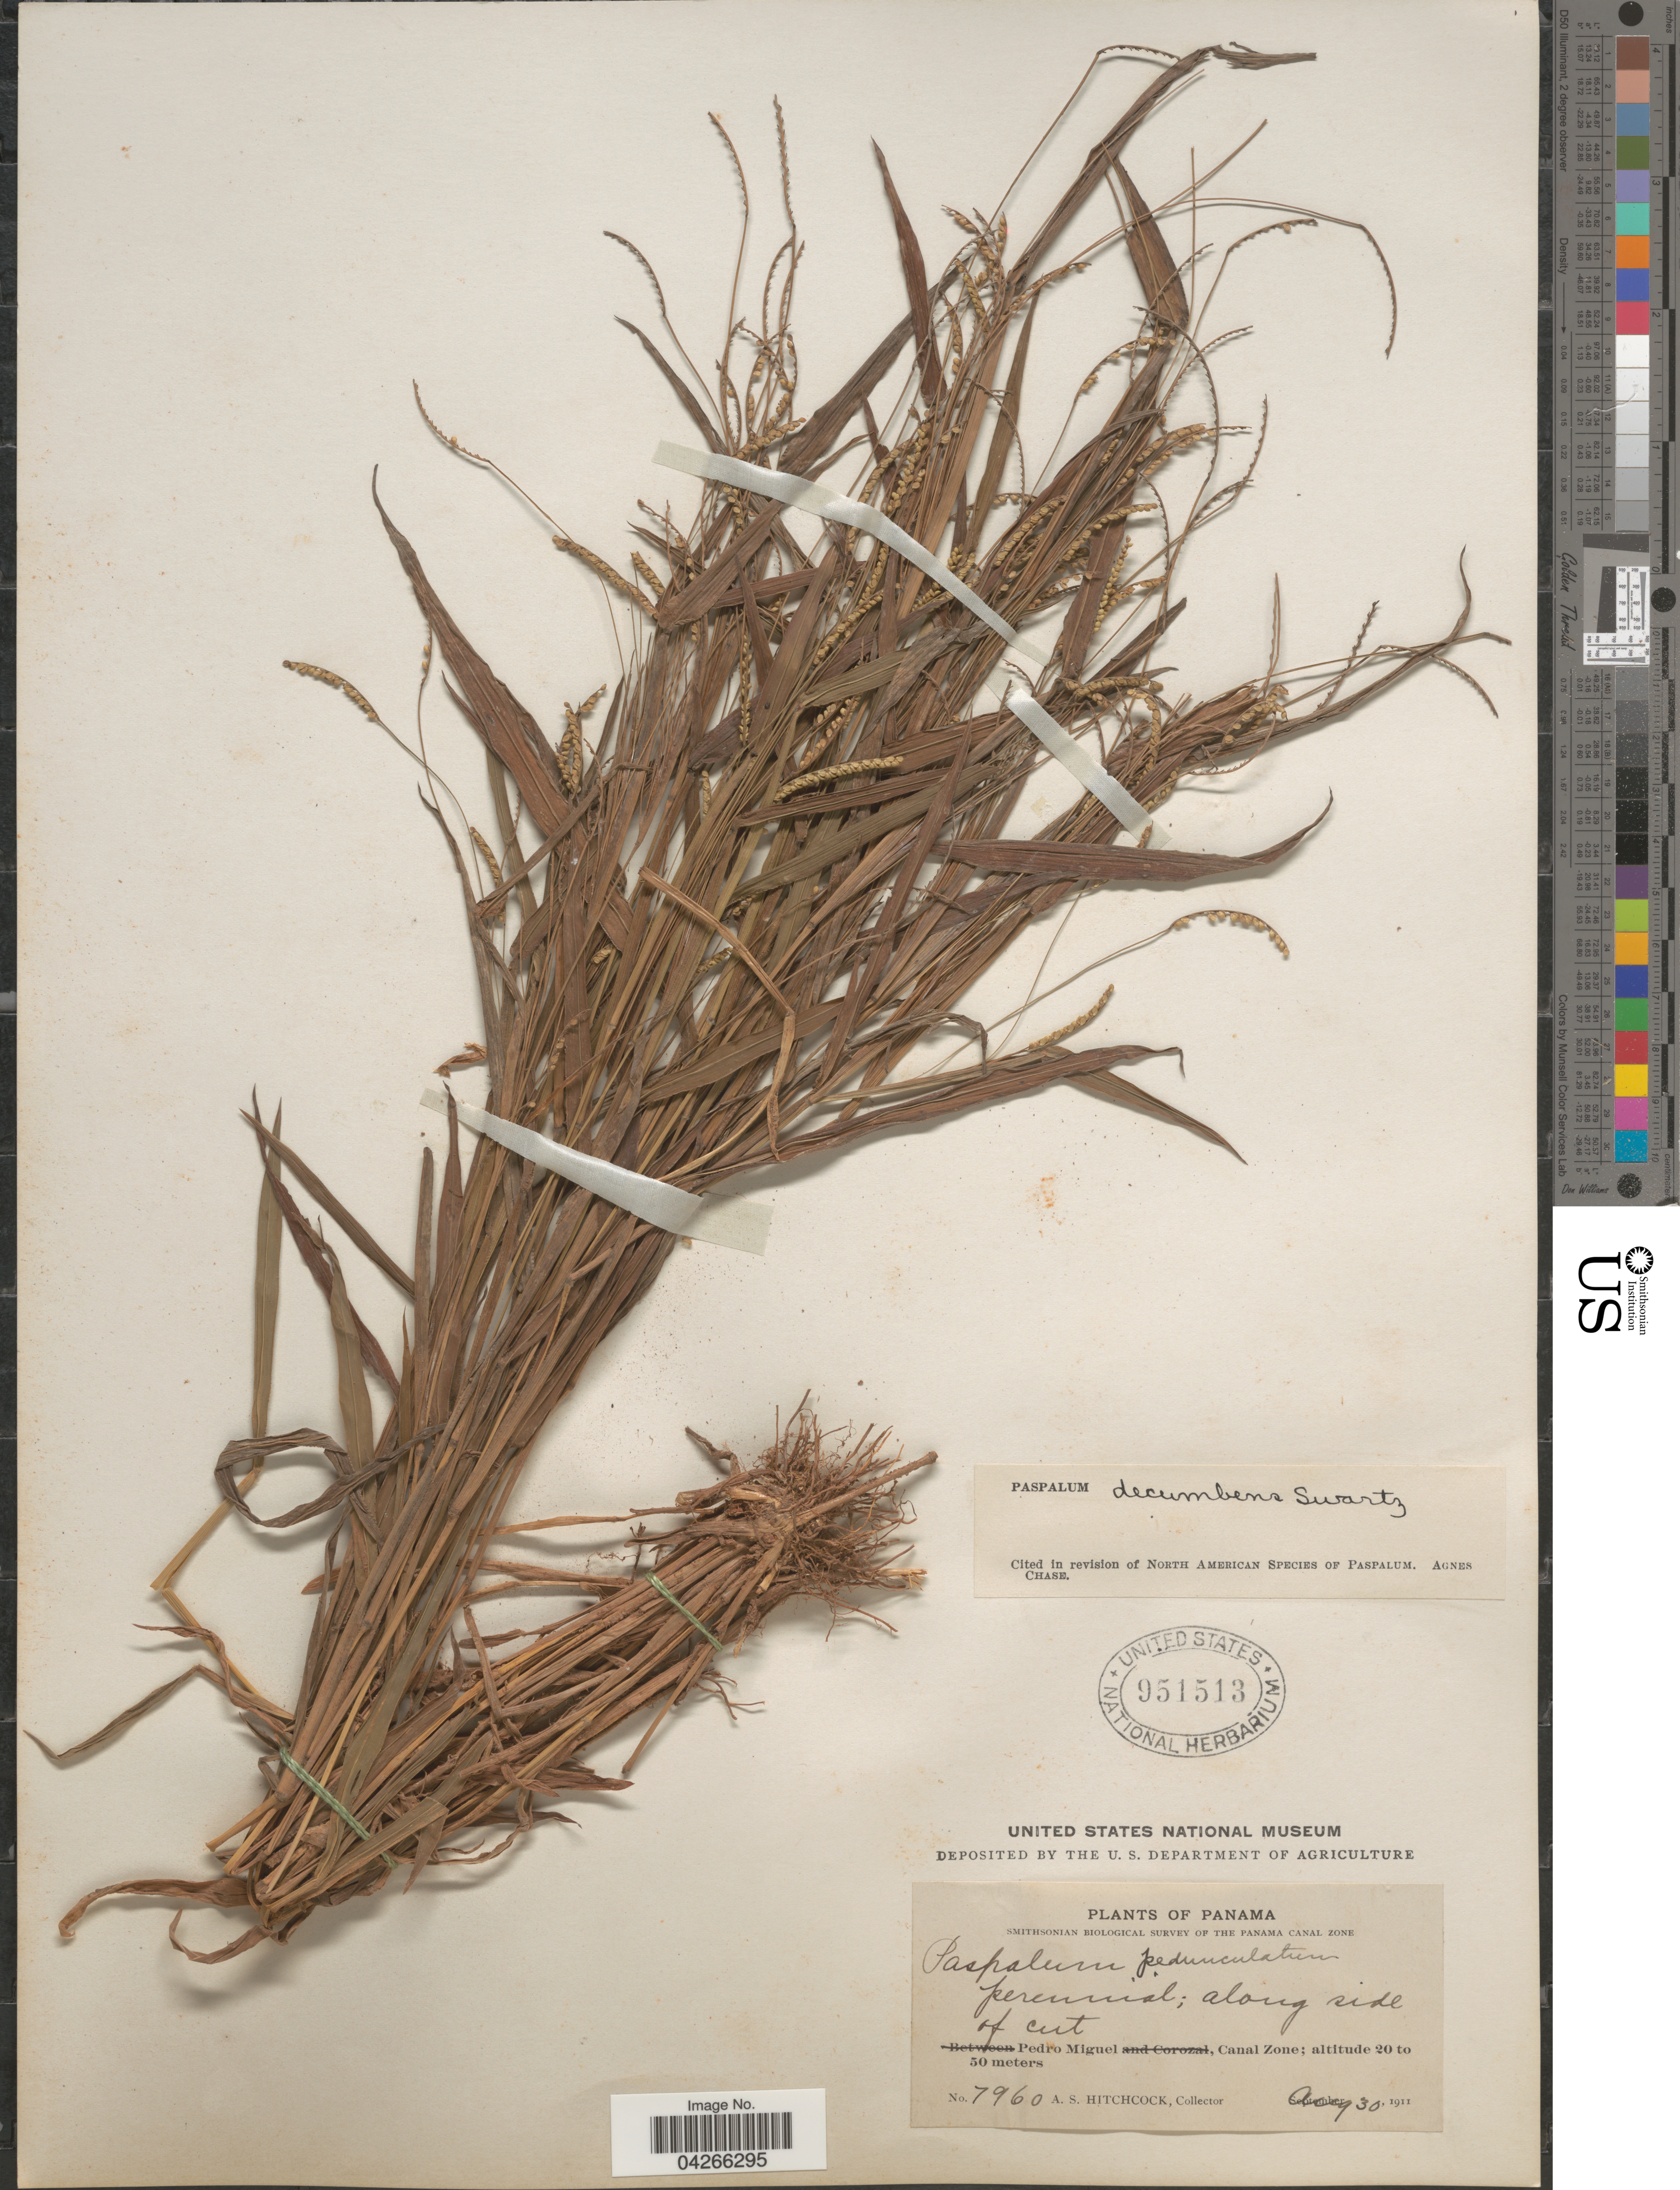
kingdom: Plantae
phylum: Tracheophyta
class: Liliopsida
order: Poales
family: Poaceae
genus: Paspalum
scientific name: Paspalum decumbens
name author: Sw.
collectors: A. S. Hitchcock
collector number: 7960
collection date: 1911-08-30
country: Panama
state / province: Colón / Panamá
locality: Smithsonian Biological Survey of the Panama Canal Zone. Along side of cut. Pedro Miguel, Canal Zone.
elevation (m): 20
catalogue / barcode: US 951513